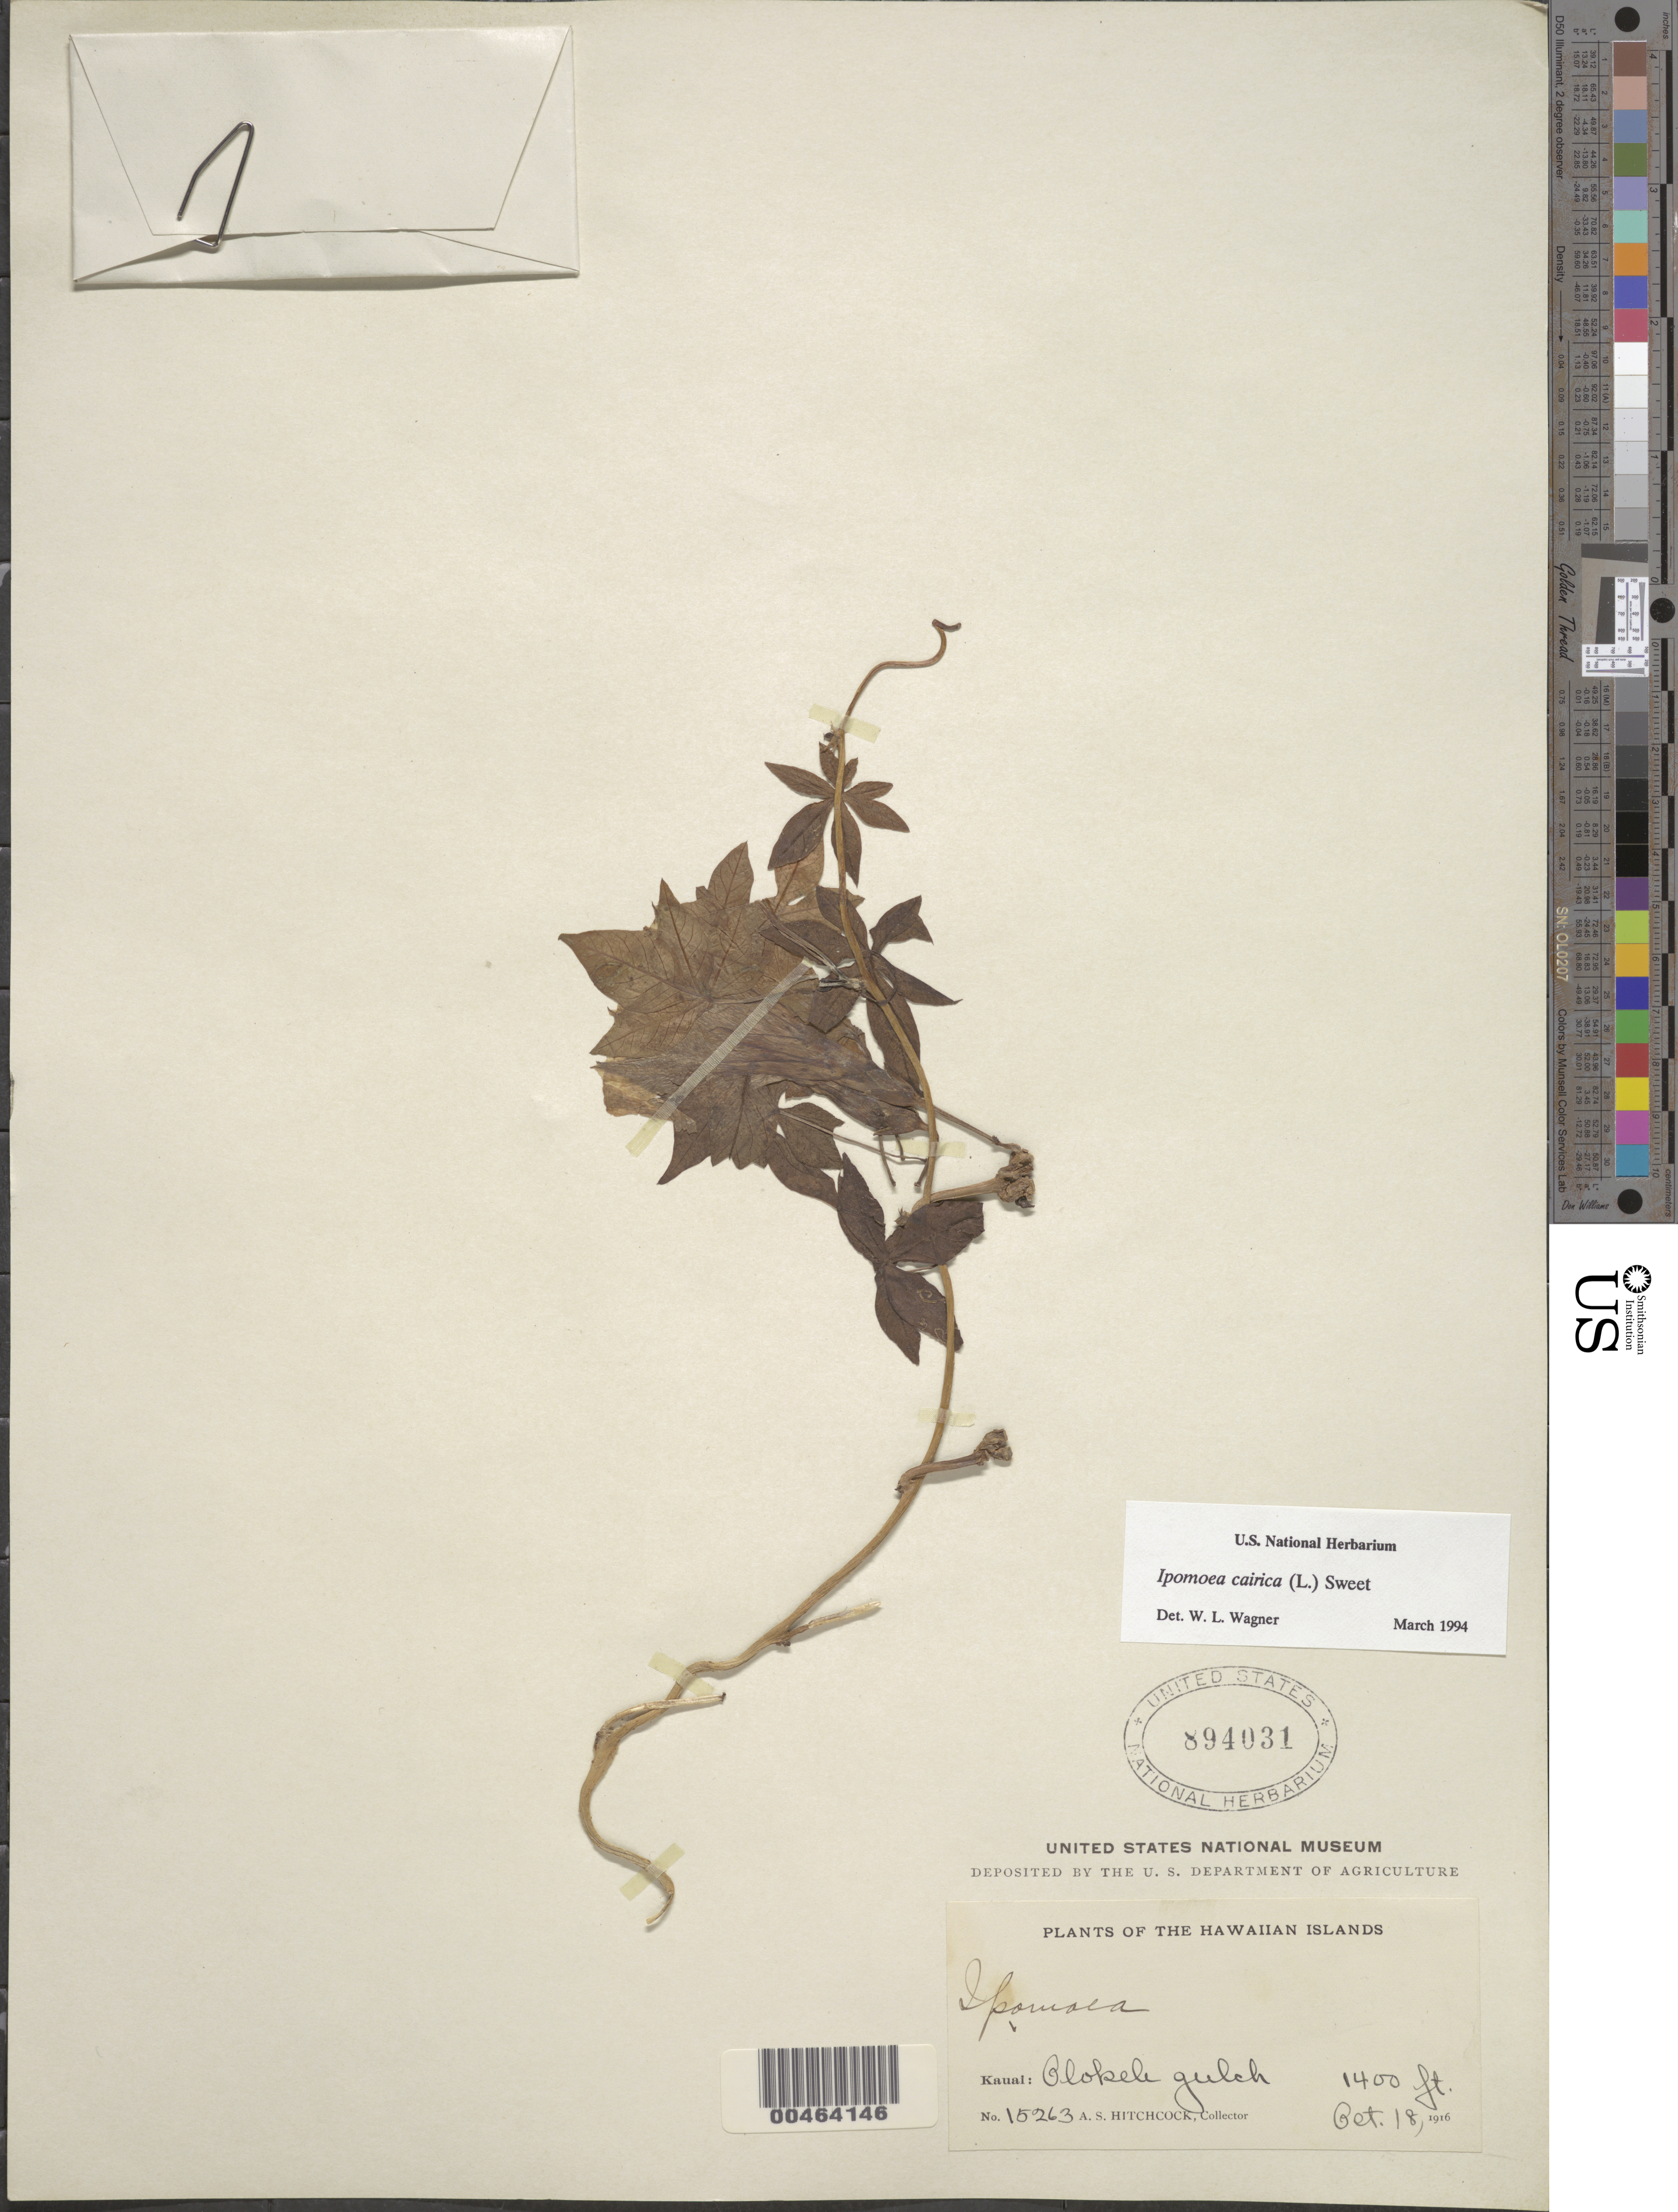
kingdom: Plantae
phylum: Tracheophyta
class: Magnoliopsida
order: Solanales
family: Convolvulaceae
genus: Ipomoea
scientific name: Ipomoea cairica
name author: (L.) Sweet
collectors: A. S. Hitchcock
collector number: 15263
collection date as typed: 18 Oct 1916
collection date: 1916-10-18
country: United States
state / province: Hawaii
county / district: Kauai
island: Kaua'i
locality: Olokele Gulch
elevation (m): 427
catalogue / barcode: US 894031